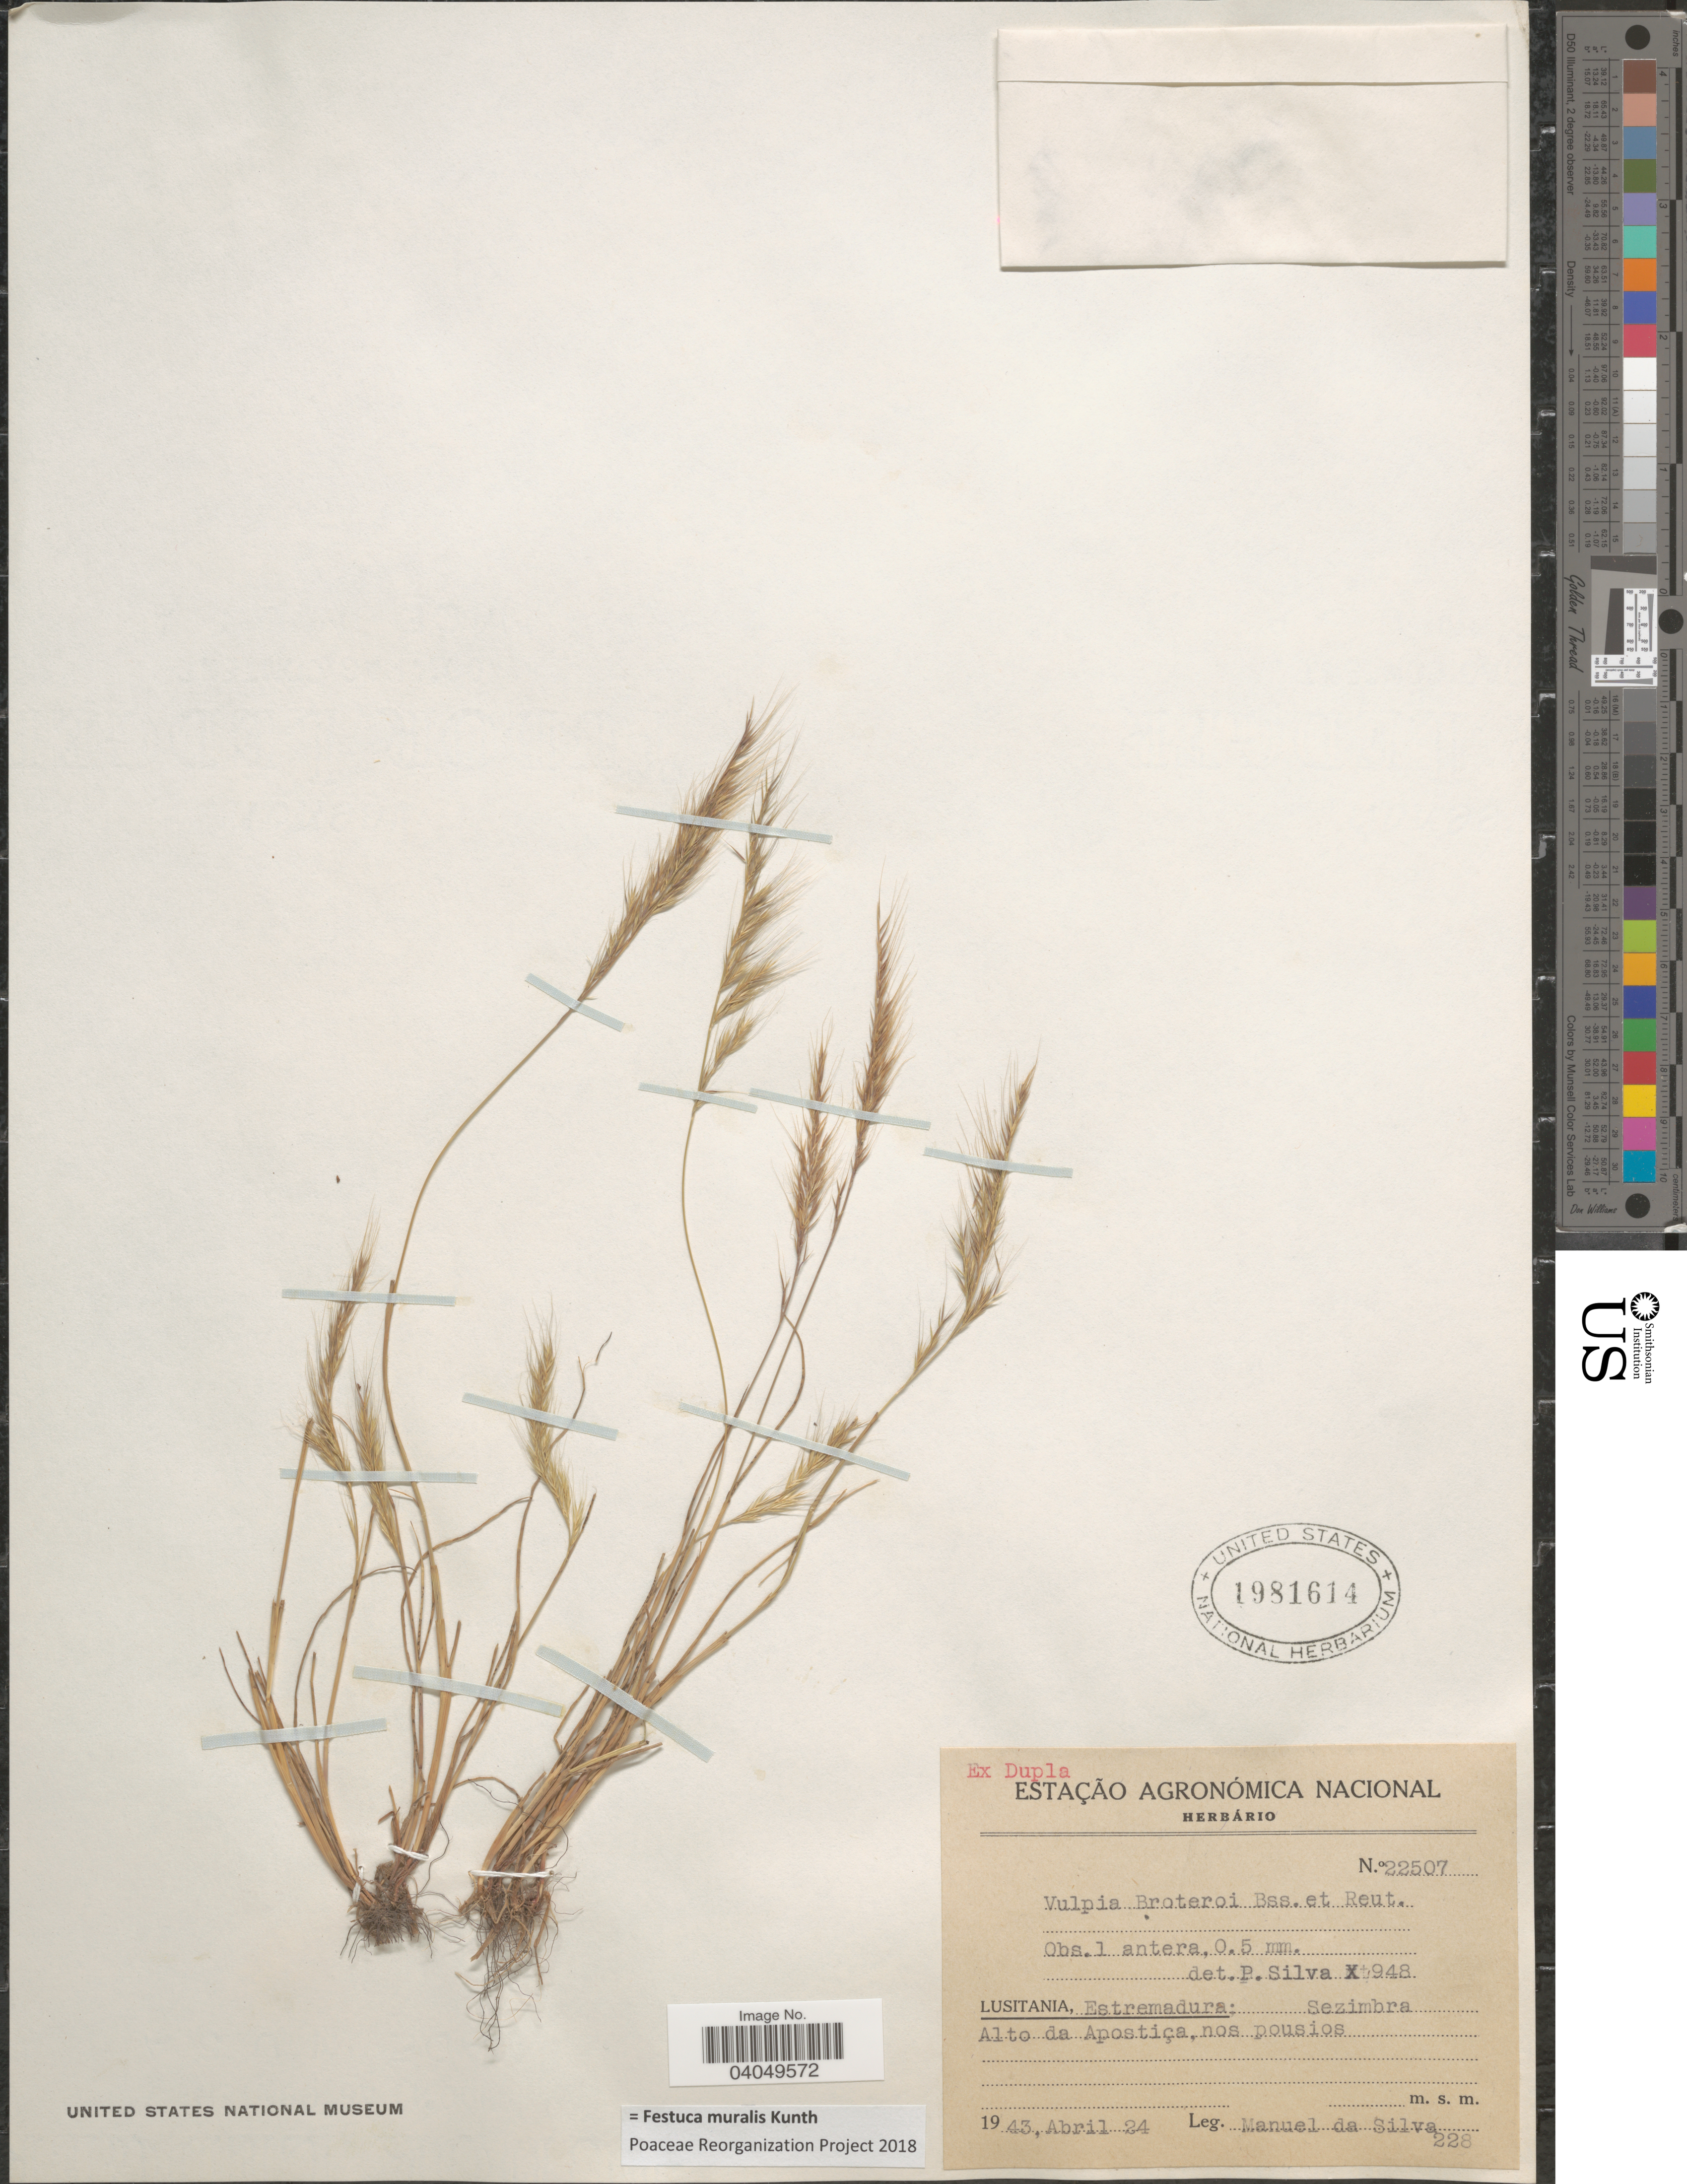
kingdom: Plantae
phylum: Tracheophyta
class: Liliopsida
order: Poales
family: Poaceae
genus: Festuca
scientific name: Festuca muralis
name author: Kunth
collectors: M. Silva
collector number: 228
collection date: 1943-04-24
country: Portugal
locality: Estremadura: Sezimbra. Alto de Apostiça, nos pousios.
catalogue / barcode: US 1981614